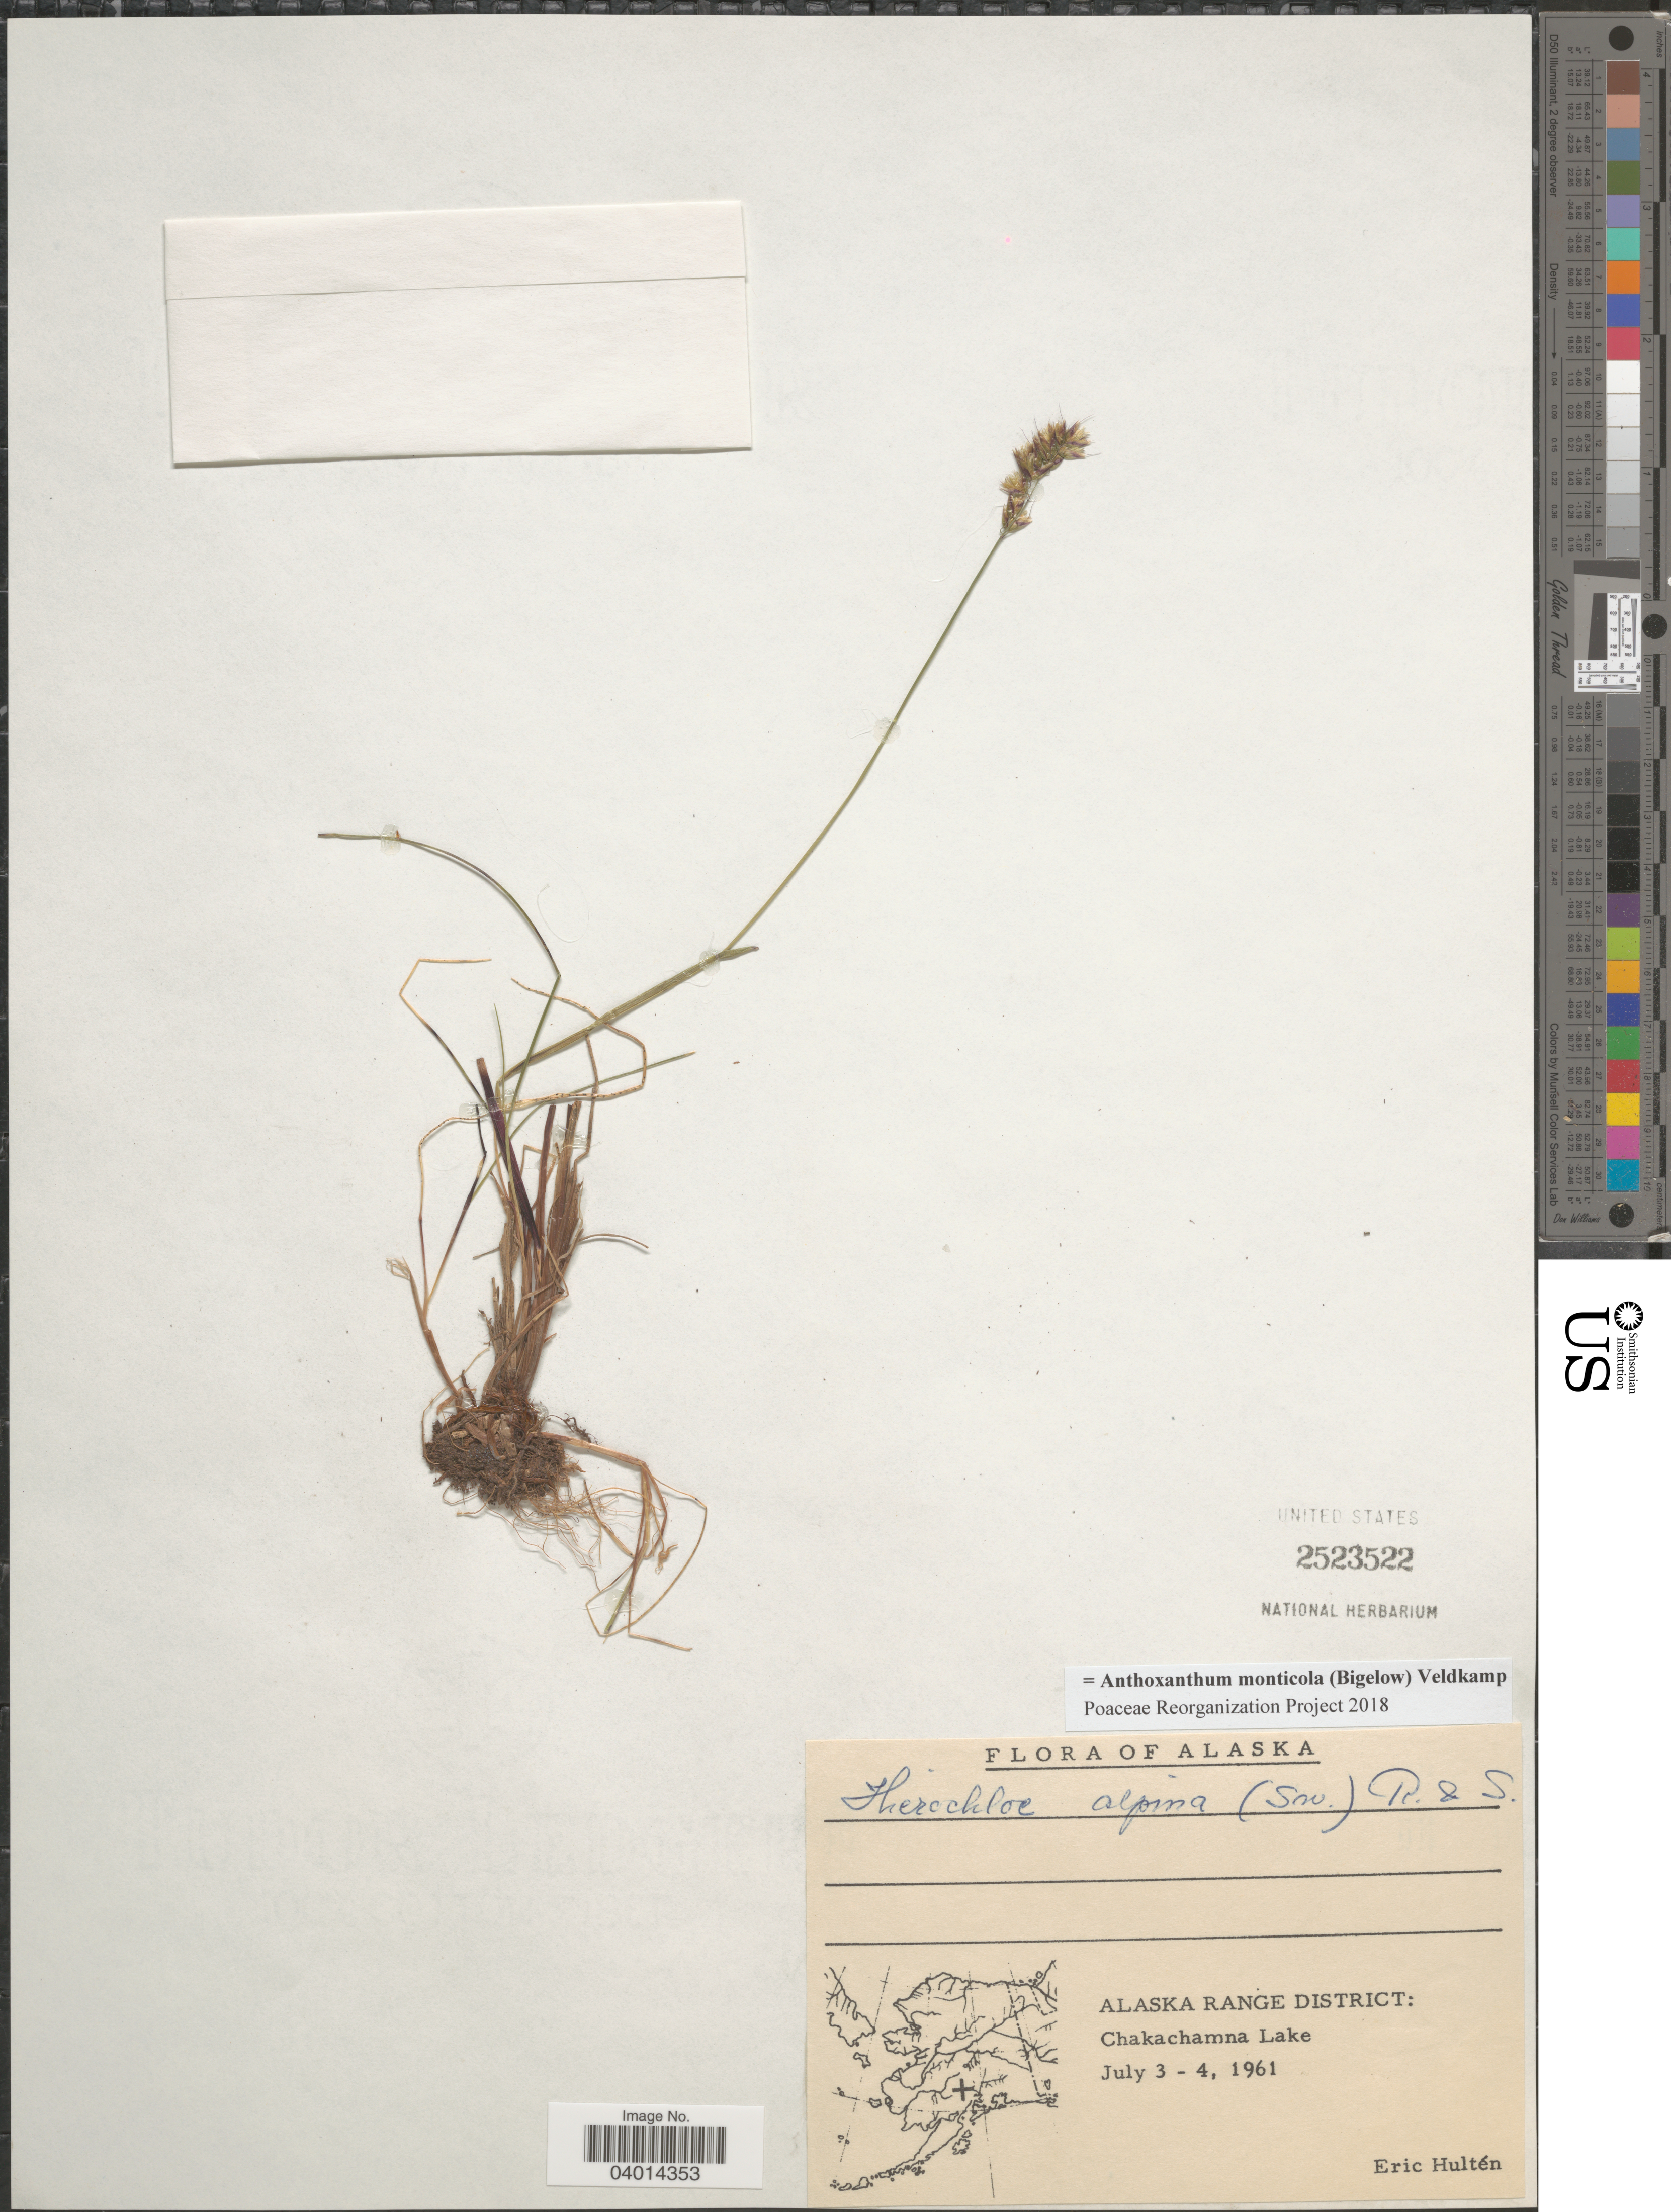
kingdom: Plantae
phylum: Tracheophyta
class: Liliopsida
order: Poales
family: Poaceae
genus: Anthoxanthum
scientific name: Anthoxanthum monticola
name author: (Bigelow) Veldkamp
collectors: E. G. Hultén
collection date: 1961-07-03/1961-07-04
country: United States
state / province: Alaska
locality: Alaska Range District: Chakachamna Lake.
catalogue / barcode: US 2523522